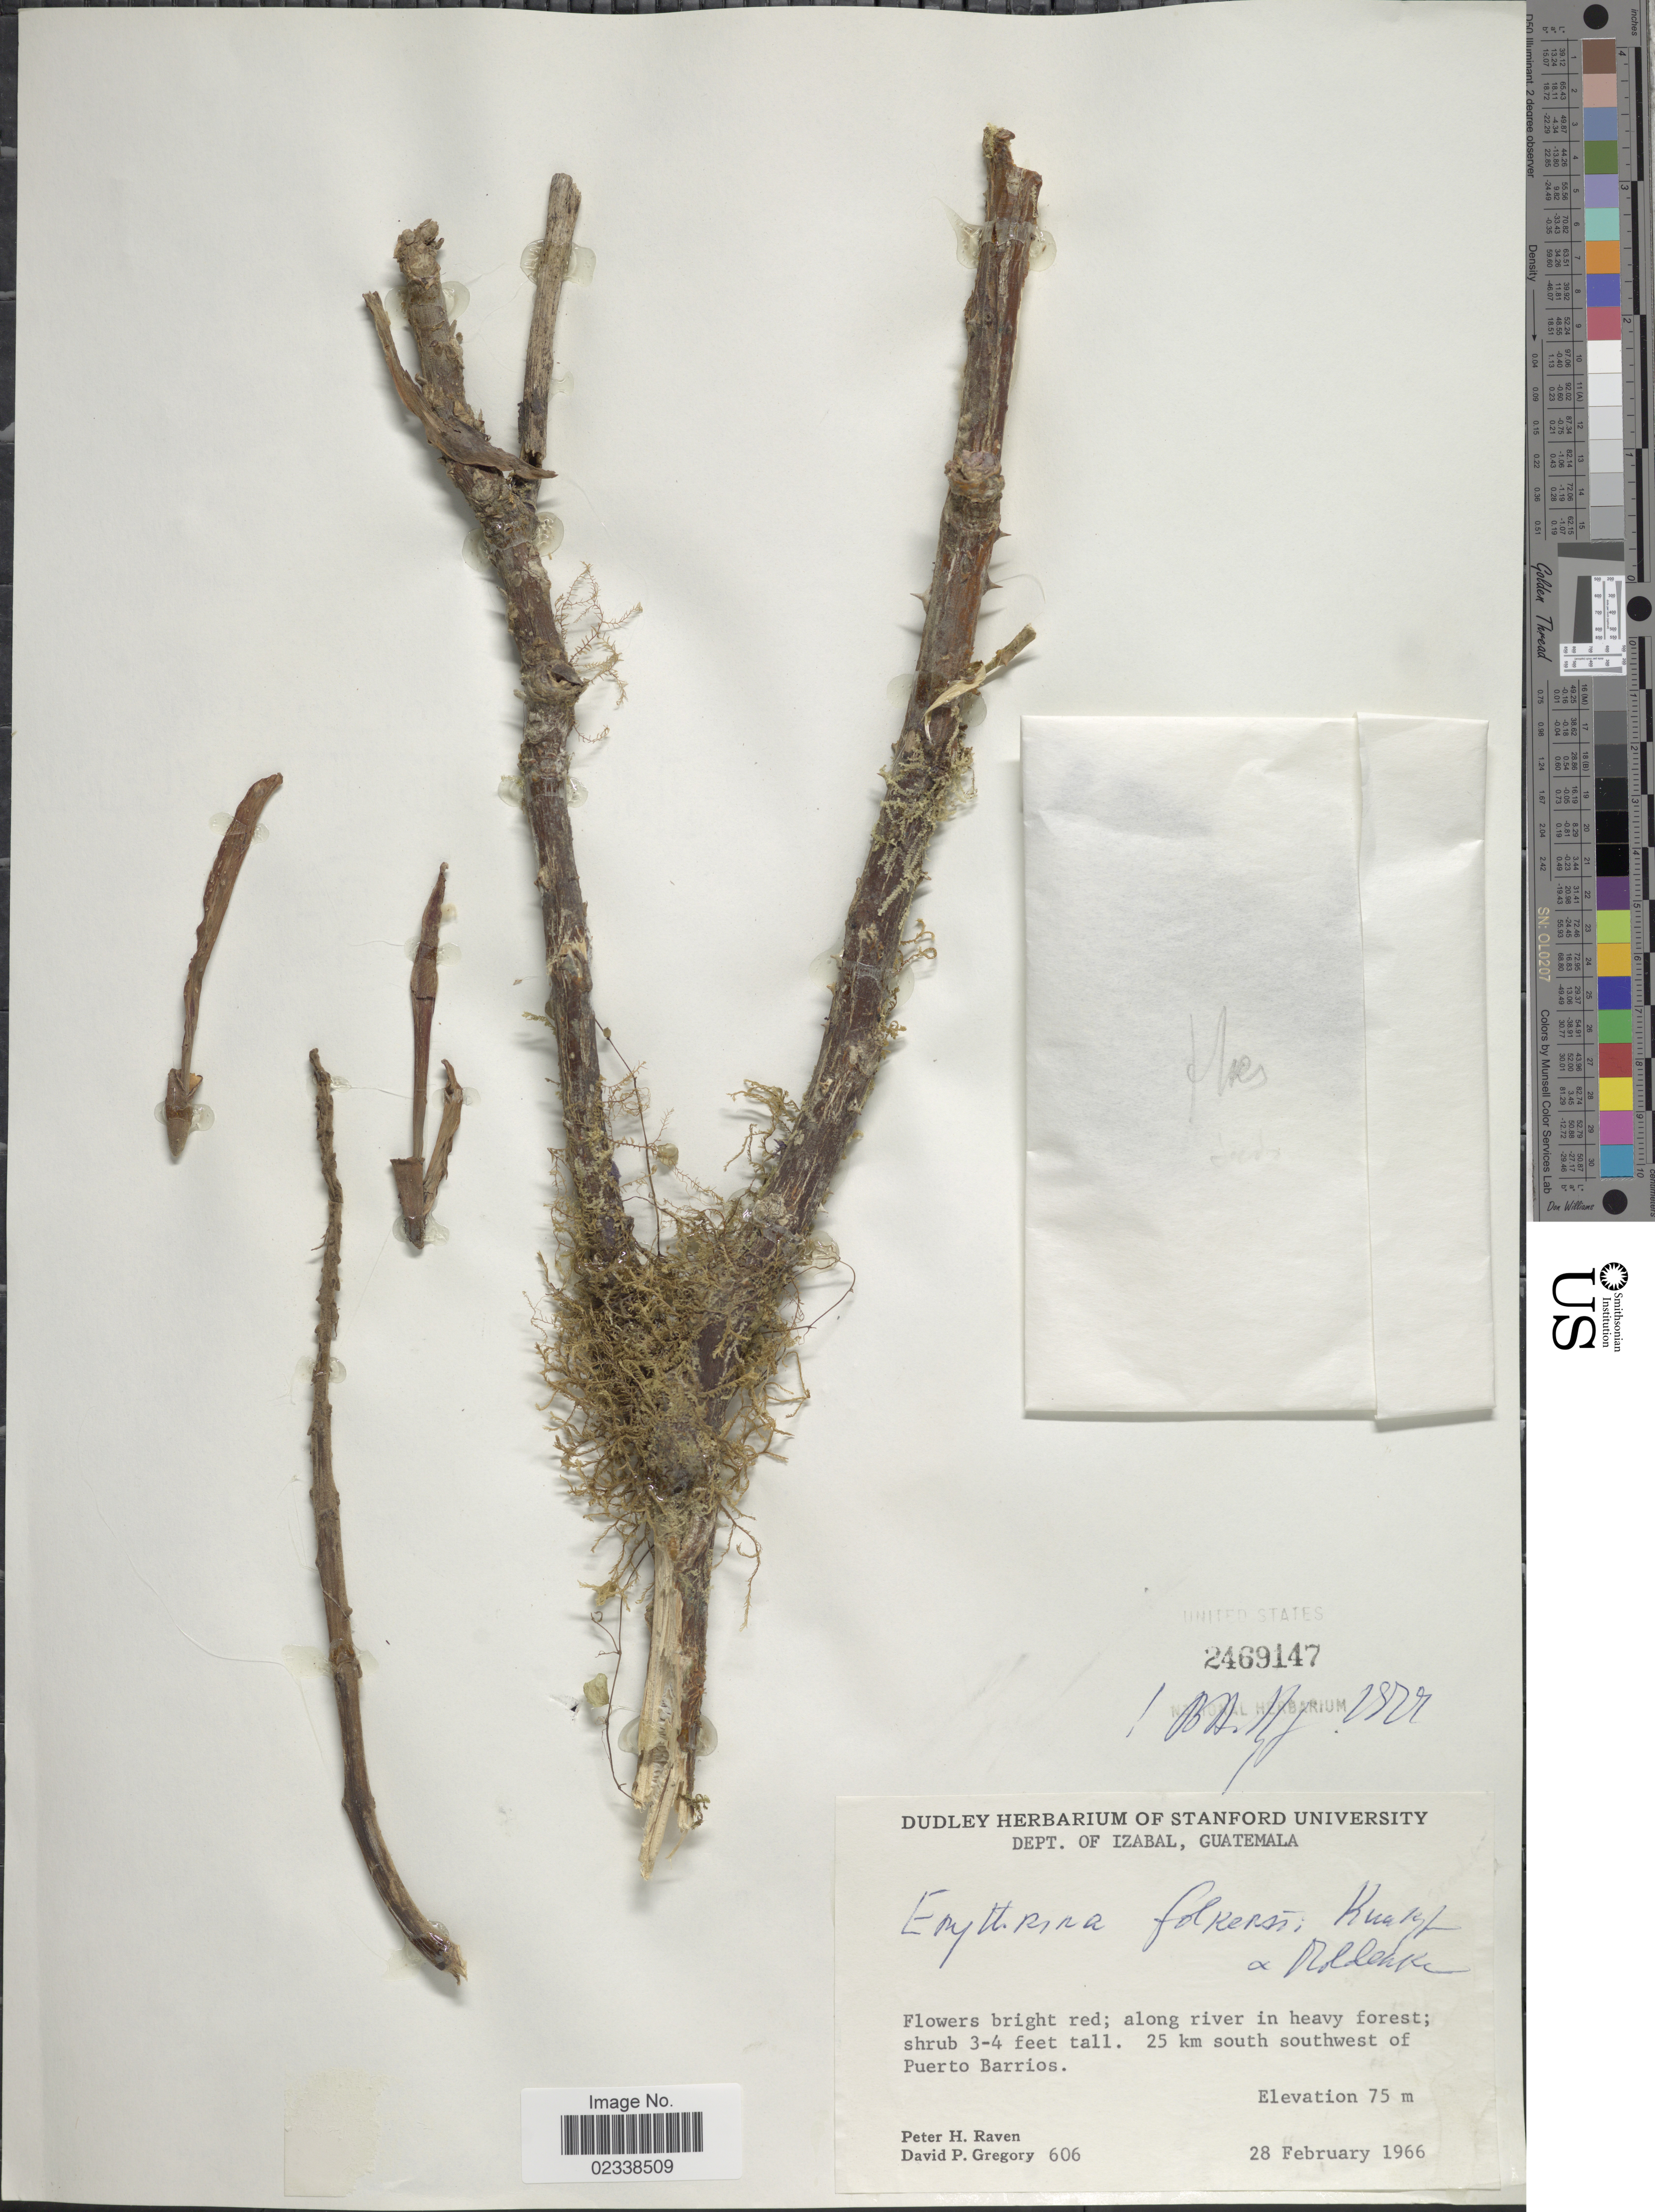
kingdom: Plantae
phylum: Tracheophyta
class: Magnoliopsida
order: Fabales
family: Fabaceae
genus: Erythrina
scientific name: Erythrina folkersii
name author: Krukoff & Moldenke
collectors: P. Raven & D. Gregory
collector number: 606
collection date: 1966-02-28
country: Guatemala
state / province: Izabal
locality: Along river; 25 km south southwest of Puerto Barrios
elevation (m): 75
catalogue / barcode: US 2469147